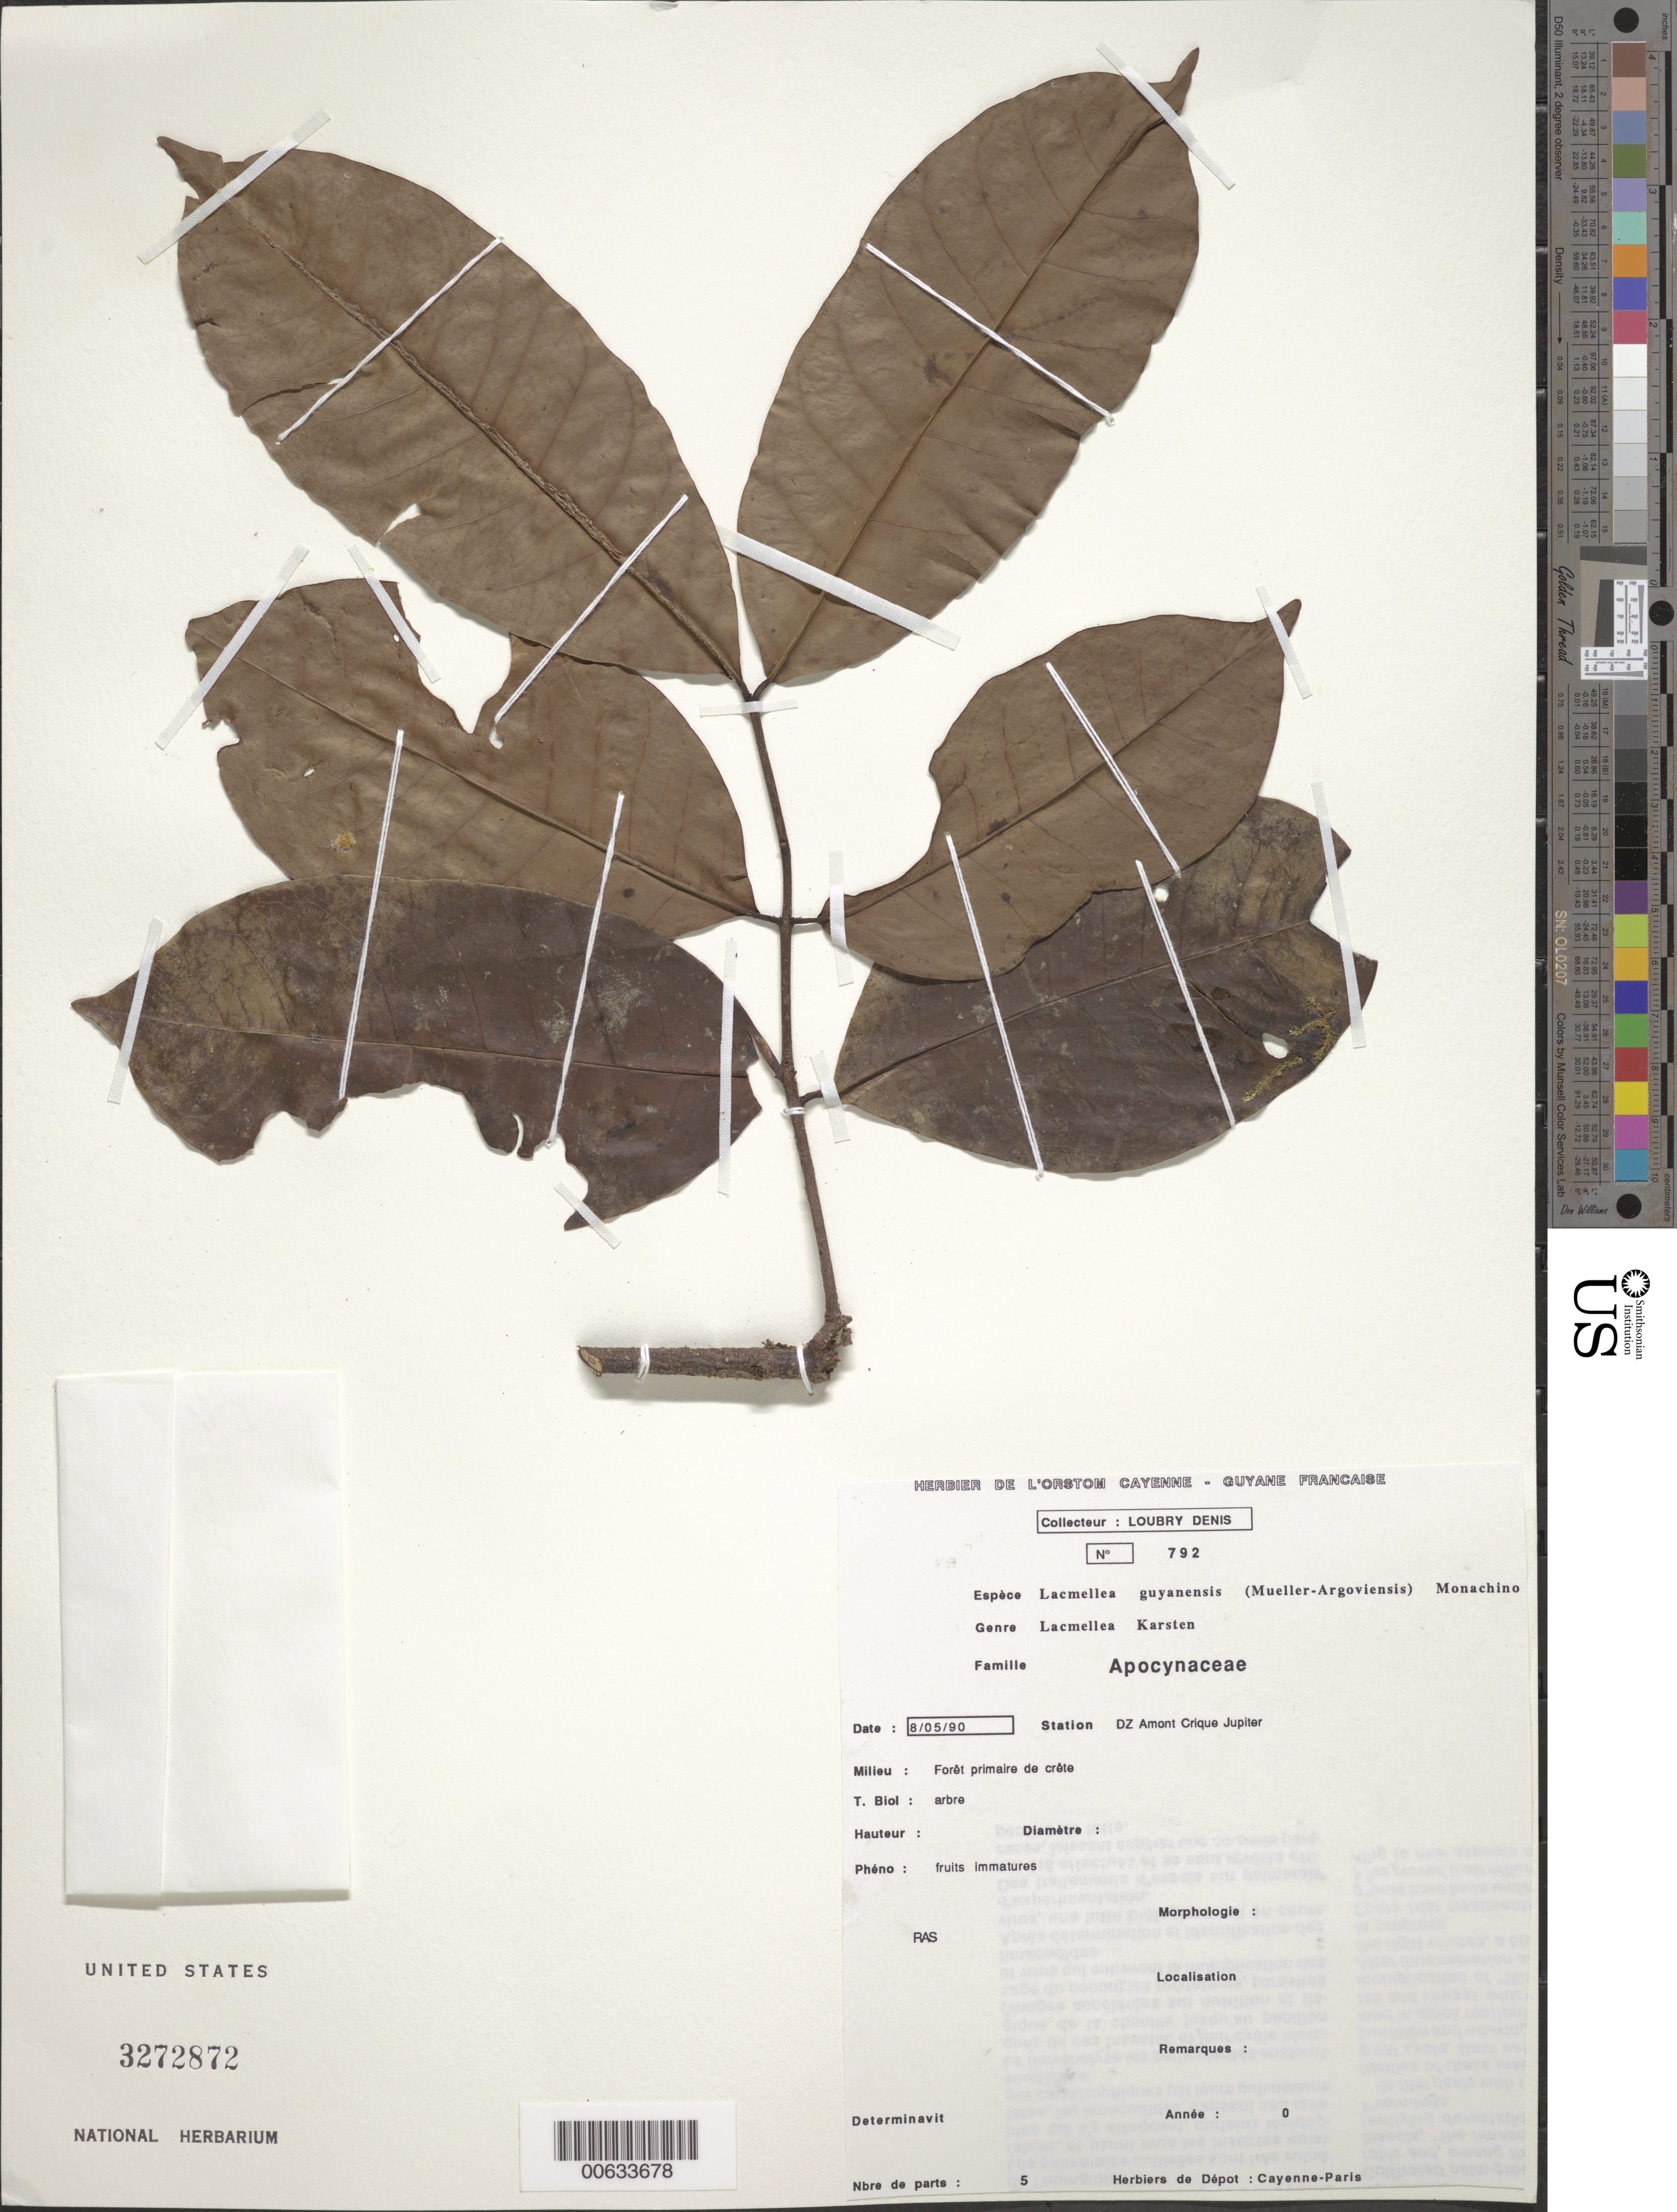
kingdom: Plantae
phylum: Tracheophyta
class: Magnoliopsida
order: Gentianales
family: Apocynaceae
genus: Lacmellea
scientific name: Lacmellea guyanensis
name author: (Müll. Arg.) Monach.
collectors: D. Loubry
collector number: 792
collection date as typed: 8-May-90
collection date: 1990-05-08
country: French Guiana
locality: DZ amont Crique Jupiter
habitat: Forêt primaire de crête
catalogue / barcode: US 3272872